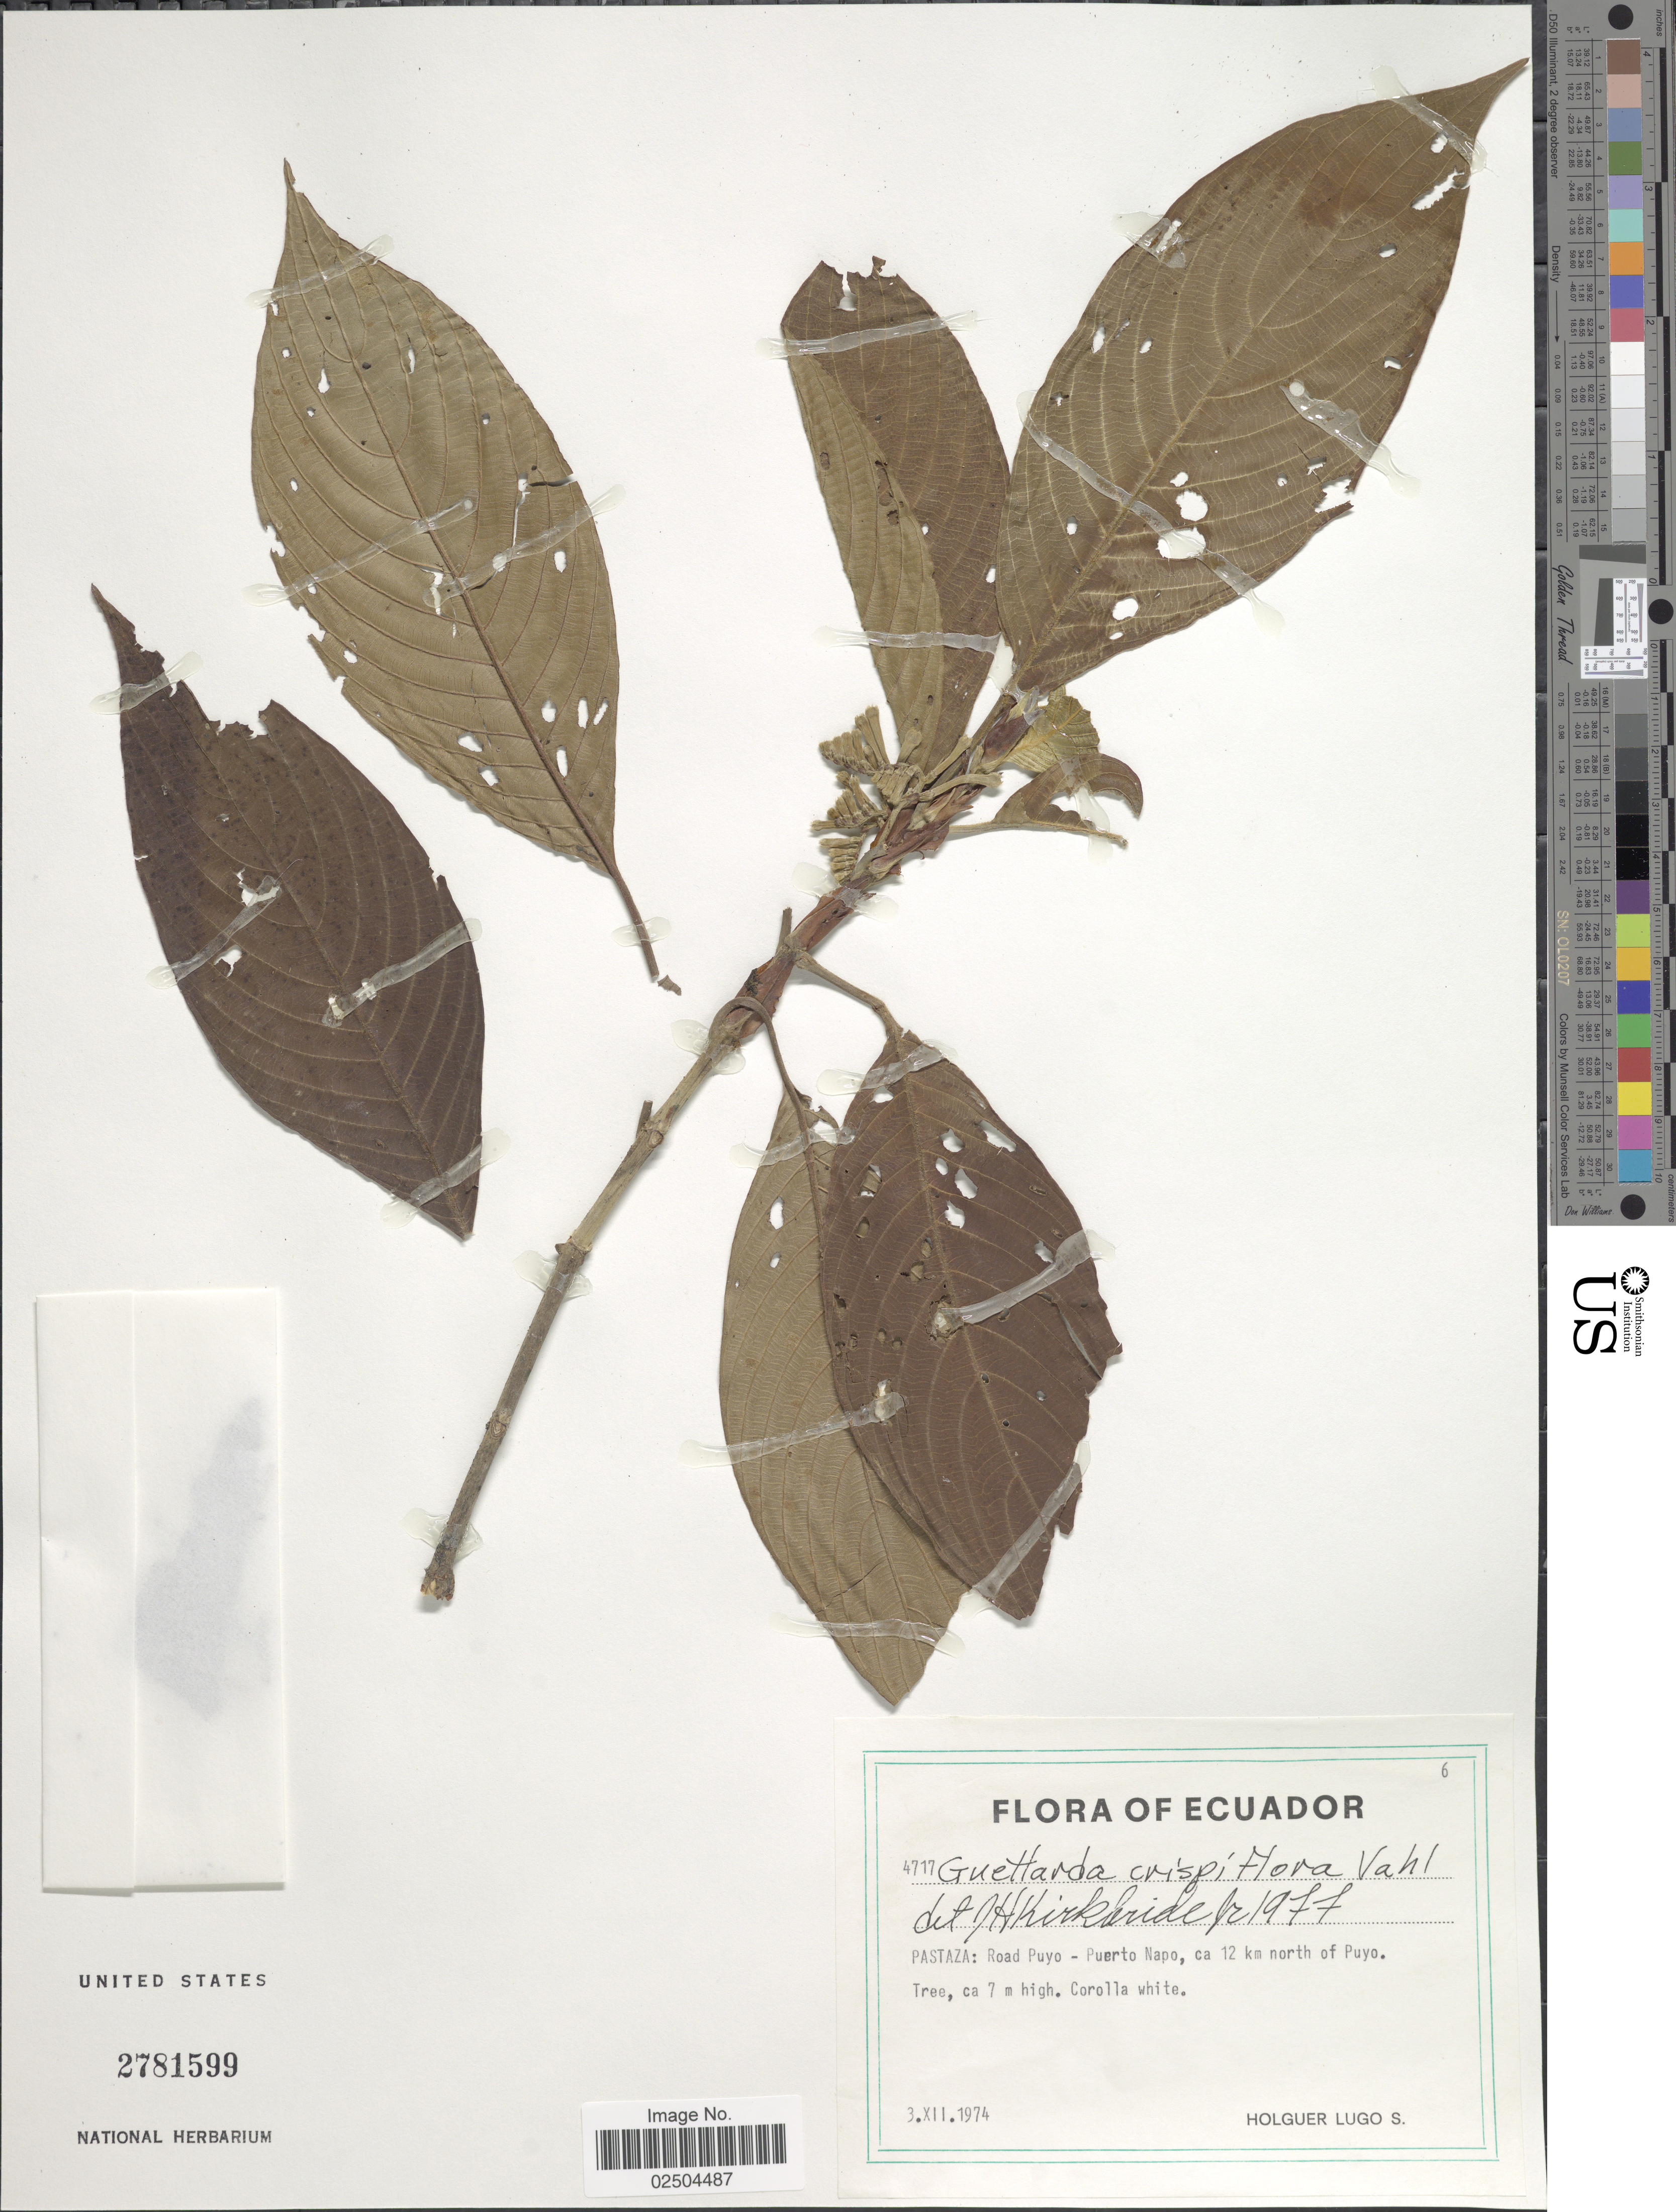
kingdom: Plantae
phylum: Tracheophyta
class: Magnoliopsida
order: Gentianales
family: Rubiaceae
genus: Guettarda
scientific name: Guettarda crispiflora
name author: Vahl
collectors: H. Lugo S.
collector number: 4717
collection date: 1974-12-03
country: Ecuador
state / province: Pastaza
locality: Pastaza: Road Puyo - Puerto Napo, 12 km north of Puyo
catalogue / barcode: US 2781599